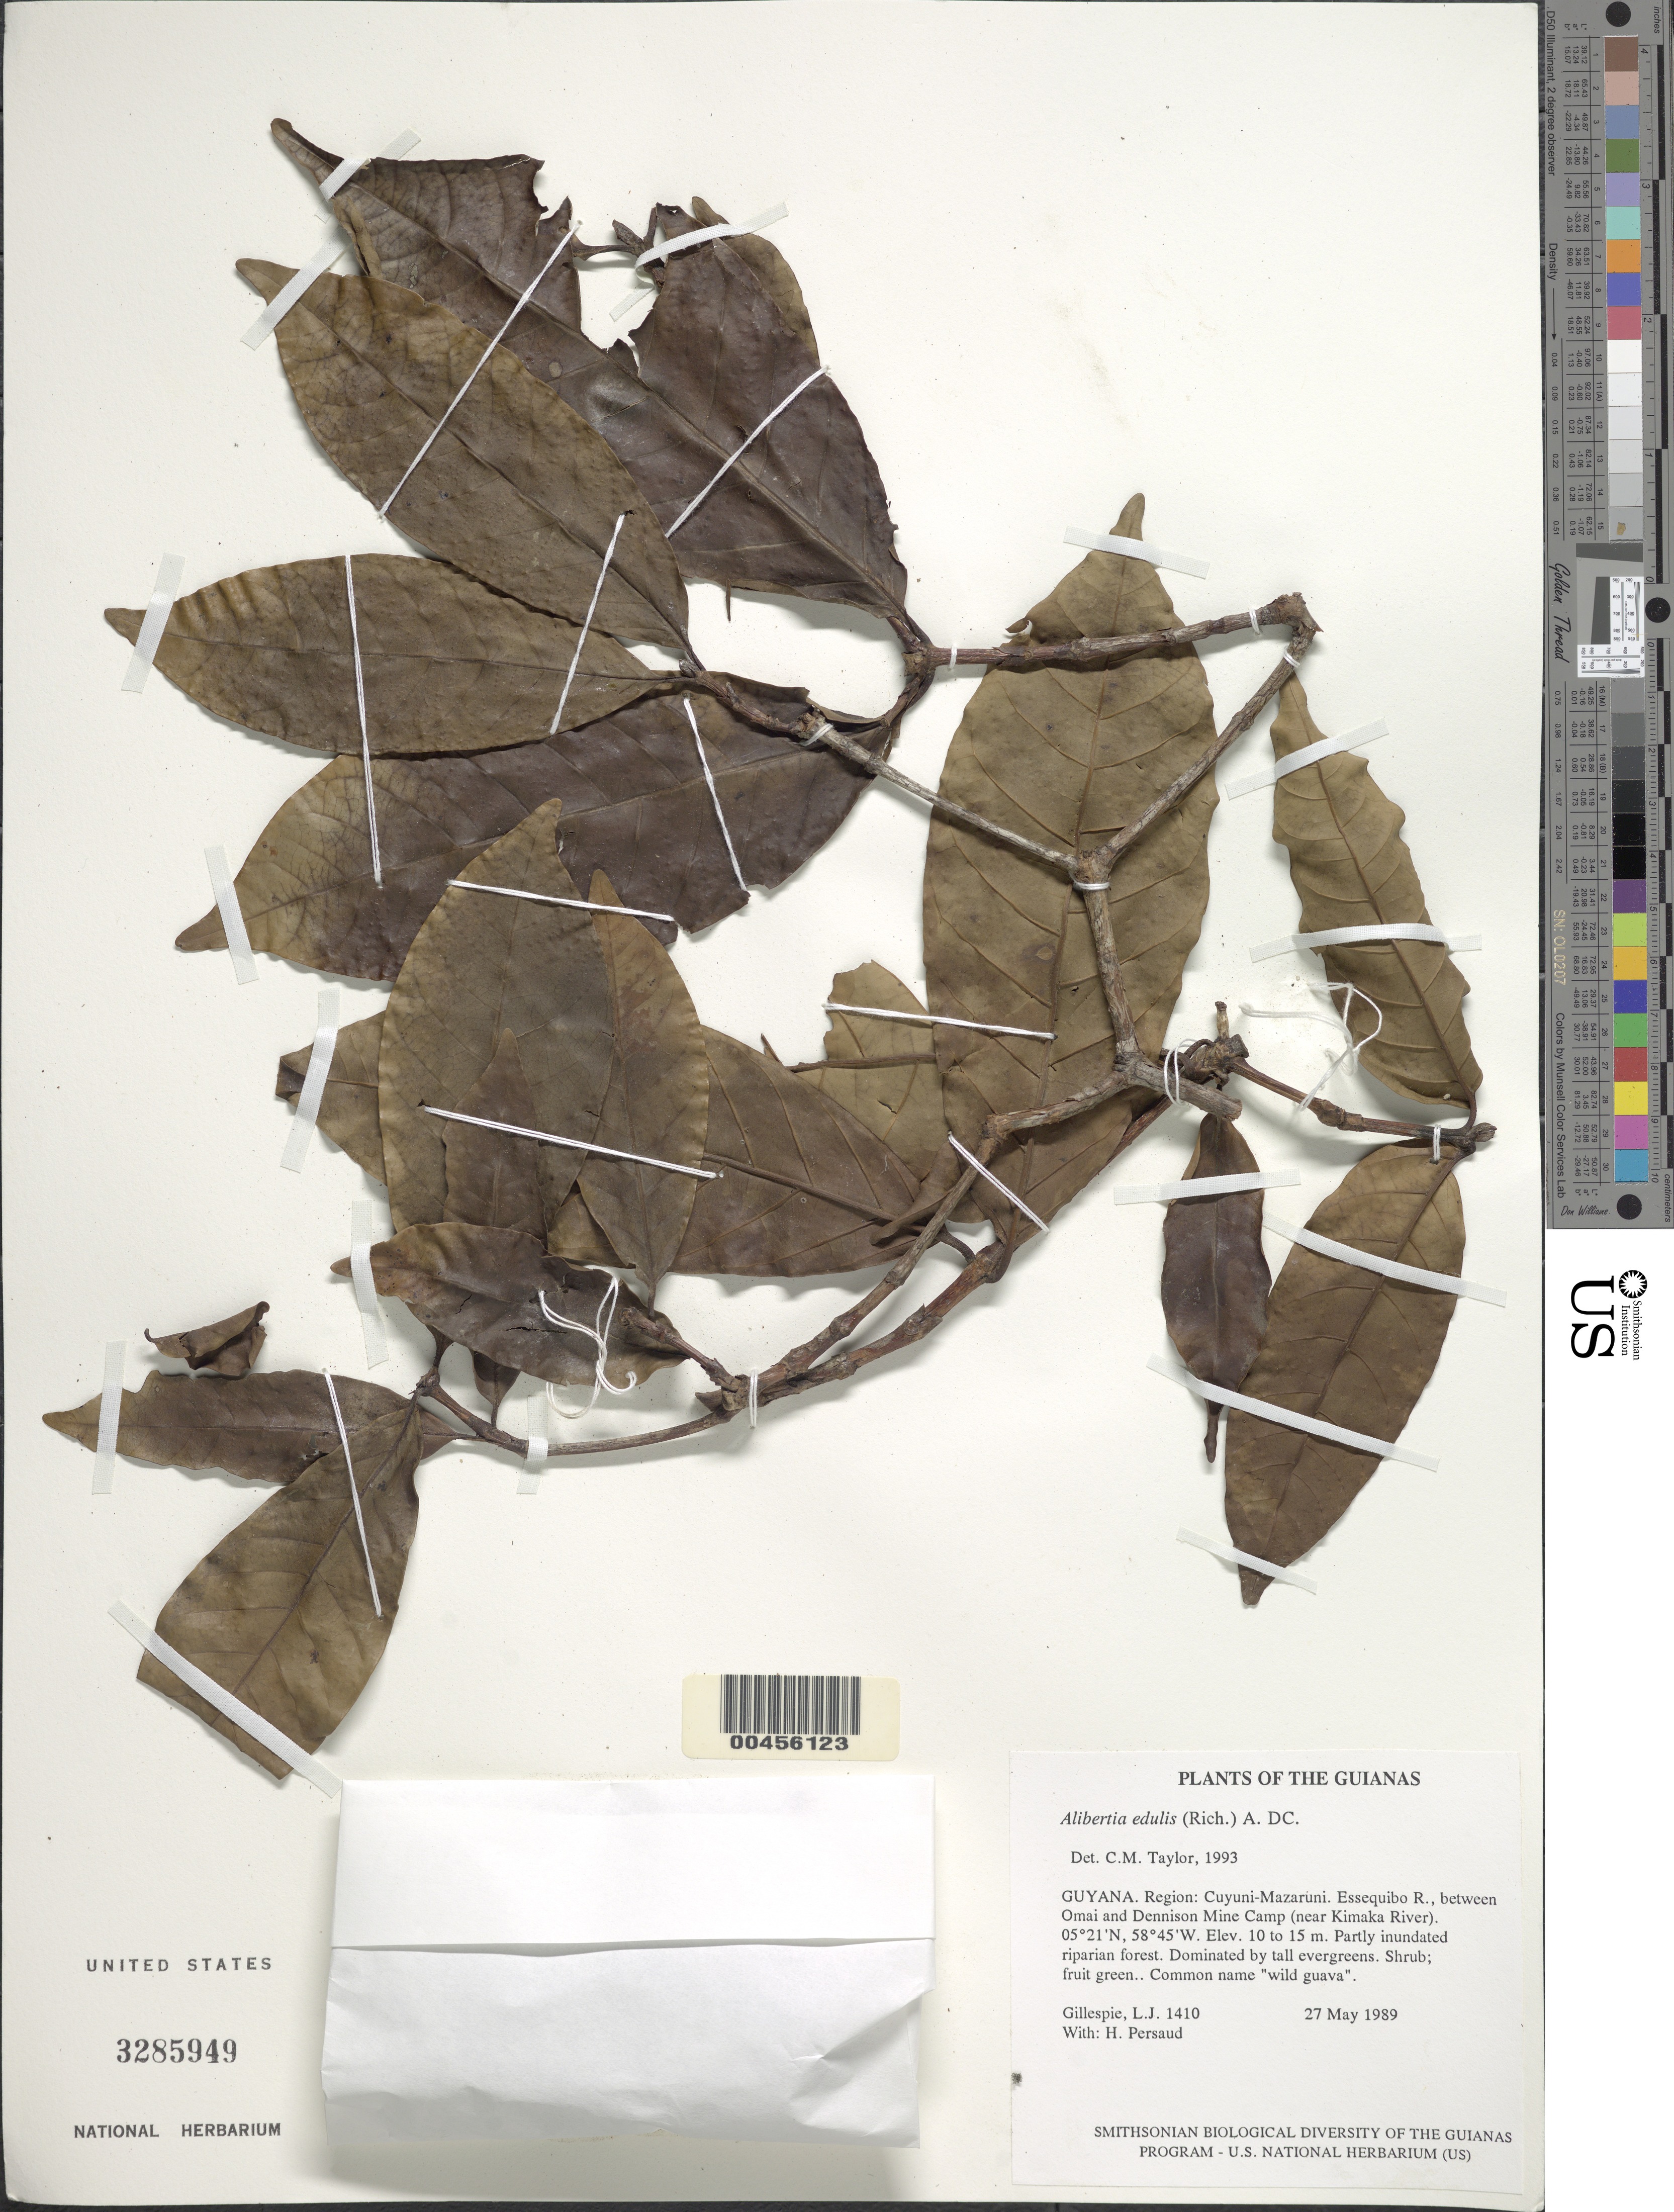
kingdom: Plantae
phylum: Tracheophyta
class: Magnoliopsida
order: Gentianales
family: Rubiaceae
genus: Alibertia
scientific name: Alibertia edulis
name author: (Rich.) A. Rich. ex DC.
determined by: Taylor, Charlotte M.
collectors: L. J. Gillespie & H. Persaud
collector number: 1410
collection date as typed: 27 May 1989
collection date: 1989-05-27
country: Guyana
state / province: Cuyuni-Mazaruni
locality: Essequibo R., between Omai and Dennison Mine Camp (near Kumaka River)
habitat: Partly inundated riparian forest. Dominated by tall evergreens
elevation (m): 10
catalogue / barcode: US 3285949